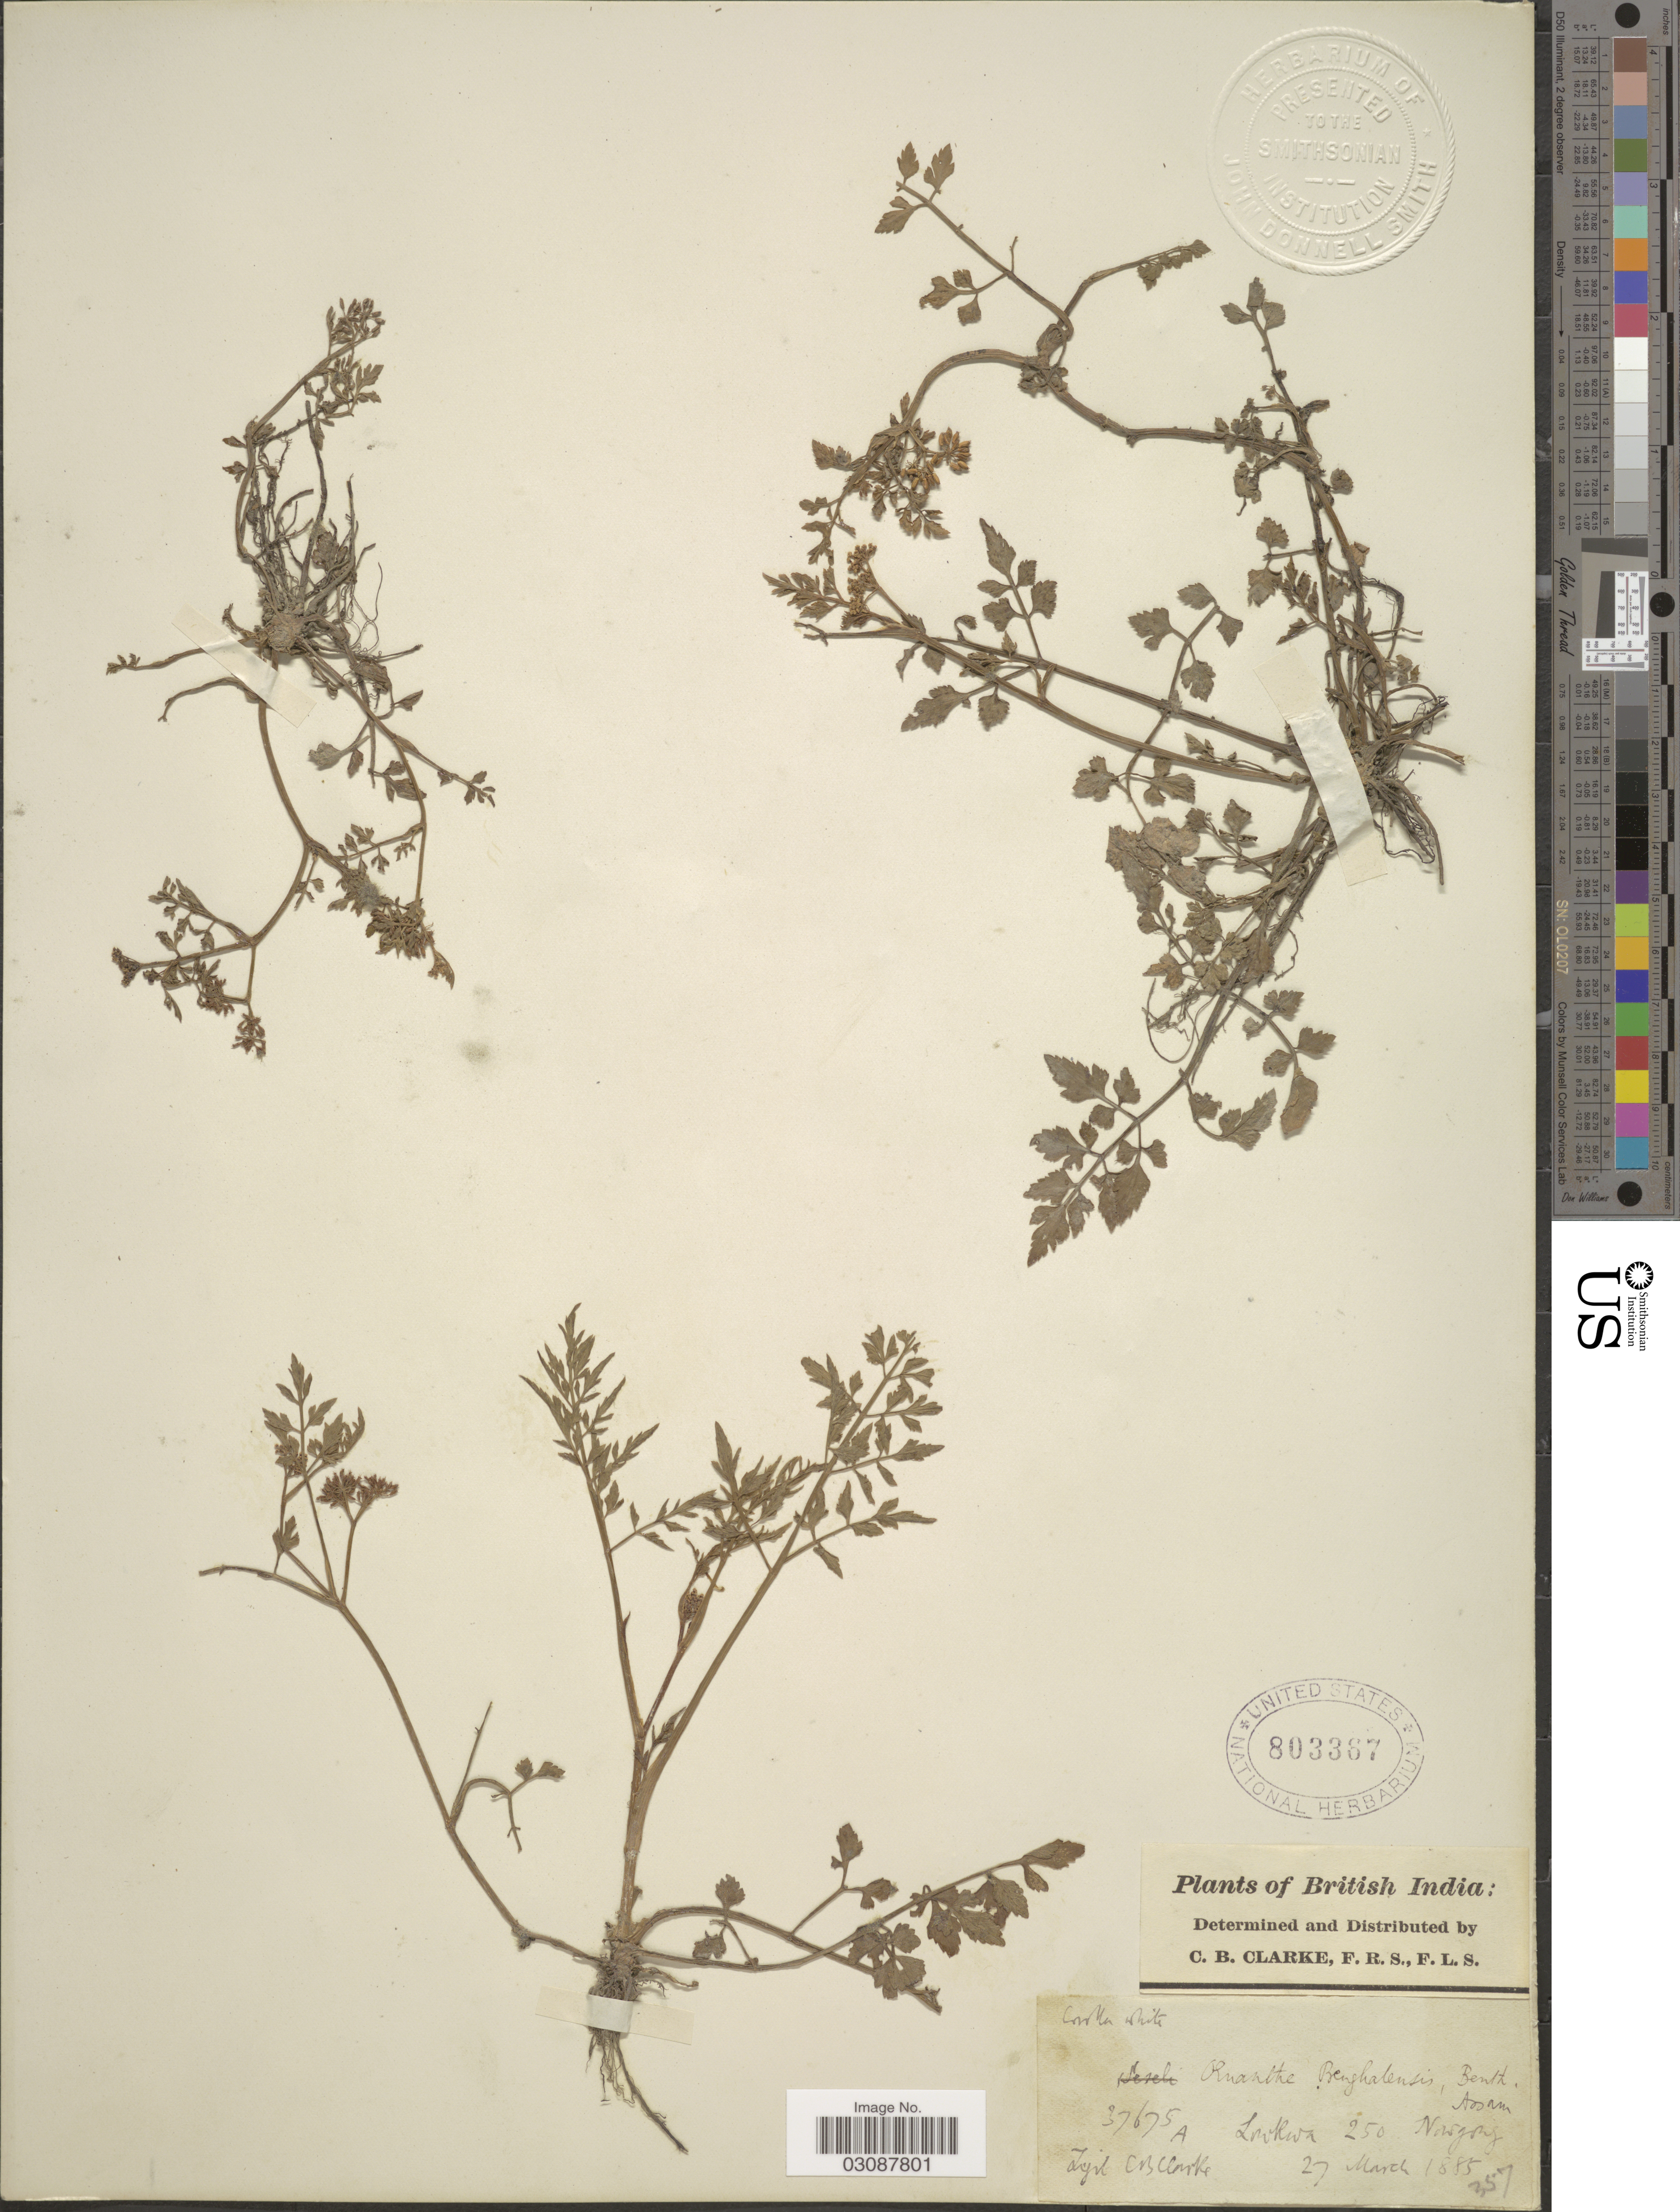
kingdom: Plantae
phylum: Tracheophyta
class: Magnoliopsida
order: Apiales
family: Apiaceae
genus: Oenanthe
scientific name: Oenanthe benghalensis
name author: (Roxb.) Benth. & Hook. f.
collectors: C. B. Clarke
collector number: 37675 A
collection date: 1885-03-27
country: India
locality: British India, Lonkwa [interpreted], Nowgong. Assam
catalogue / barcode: US 803367